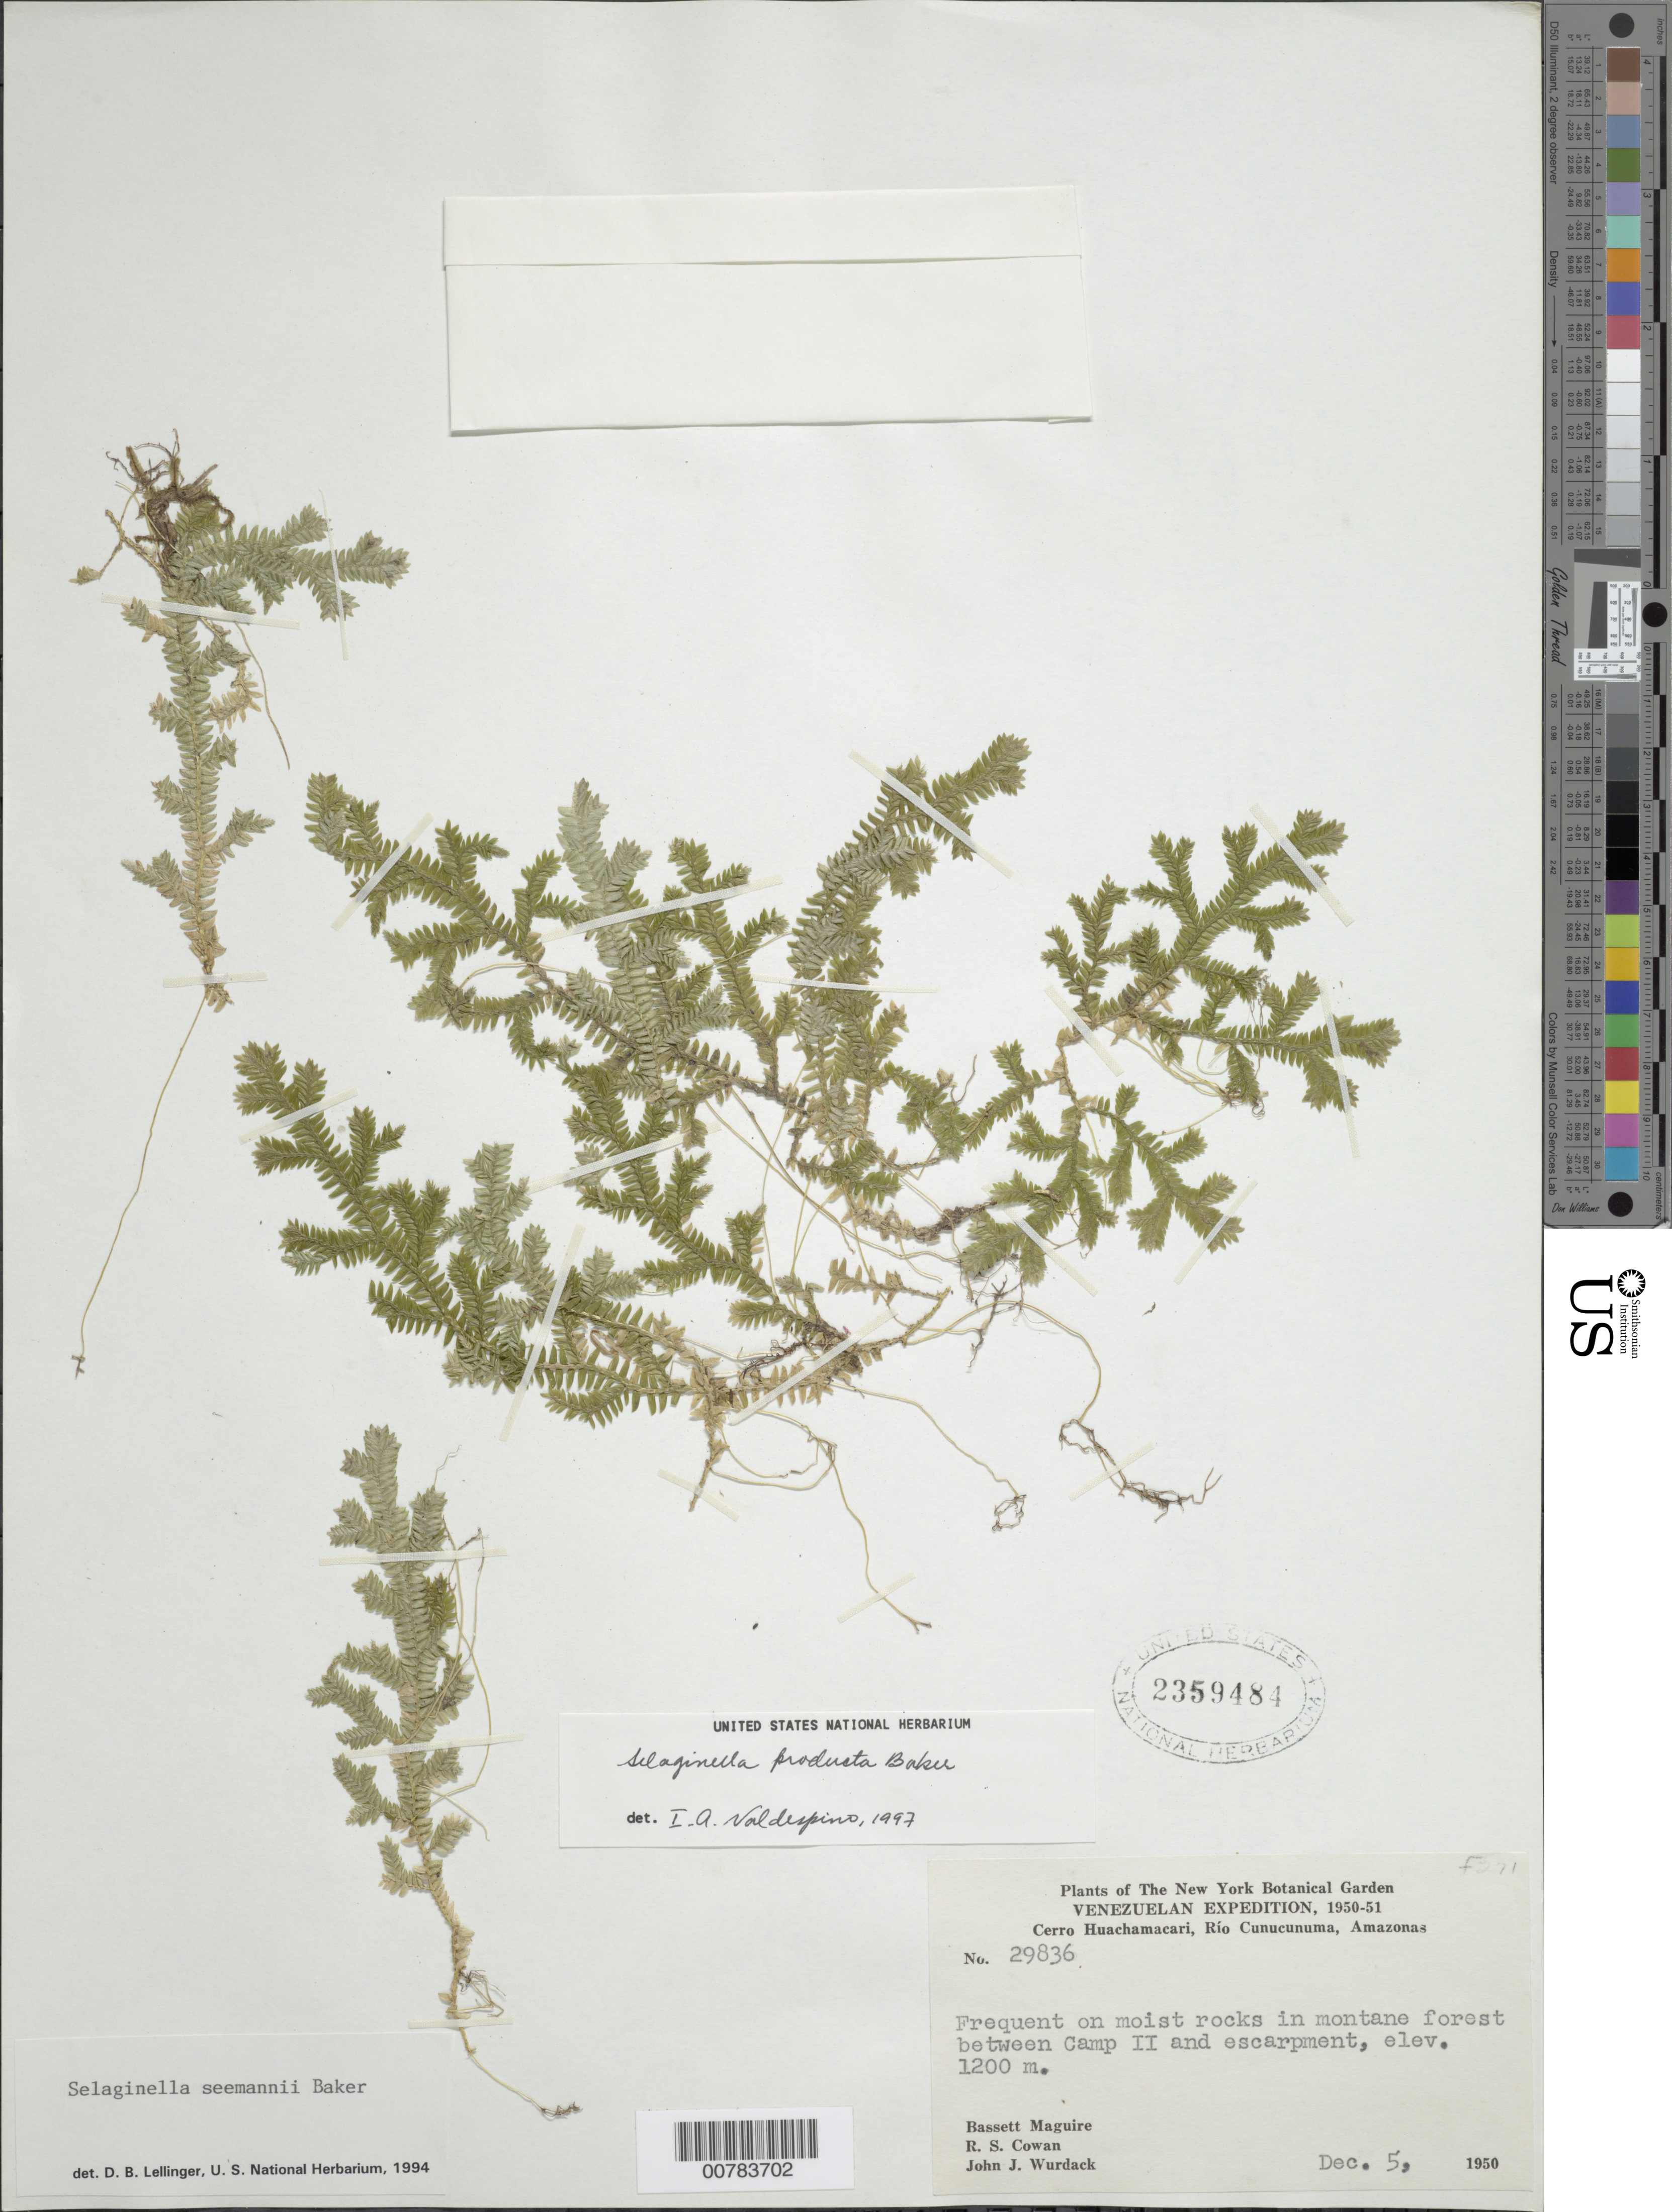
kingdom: Plantae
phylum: Tracheophyta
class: Lycopodiopsida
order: Selaginellales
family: Selaginellaceae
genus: Selaginella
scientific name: Selaginella producta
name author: Baker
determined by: Valdespino, I. A., (PMA), Universidad de Panama (PANAMA)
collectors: B. Maguire, R. S. Cowan & J. J. Wurdack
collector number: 29836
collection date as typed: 5-Dec-50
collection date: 1950-12-05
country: Venezuela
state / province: Amazonas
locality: Cerro Huachamacari, Río Cunucunuma, between Camp II and escarpment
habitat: Moist rocks in montane forest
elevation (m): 1200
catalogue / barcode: US 2359484